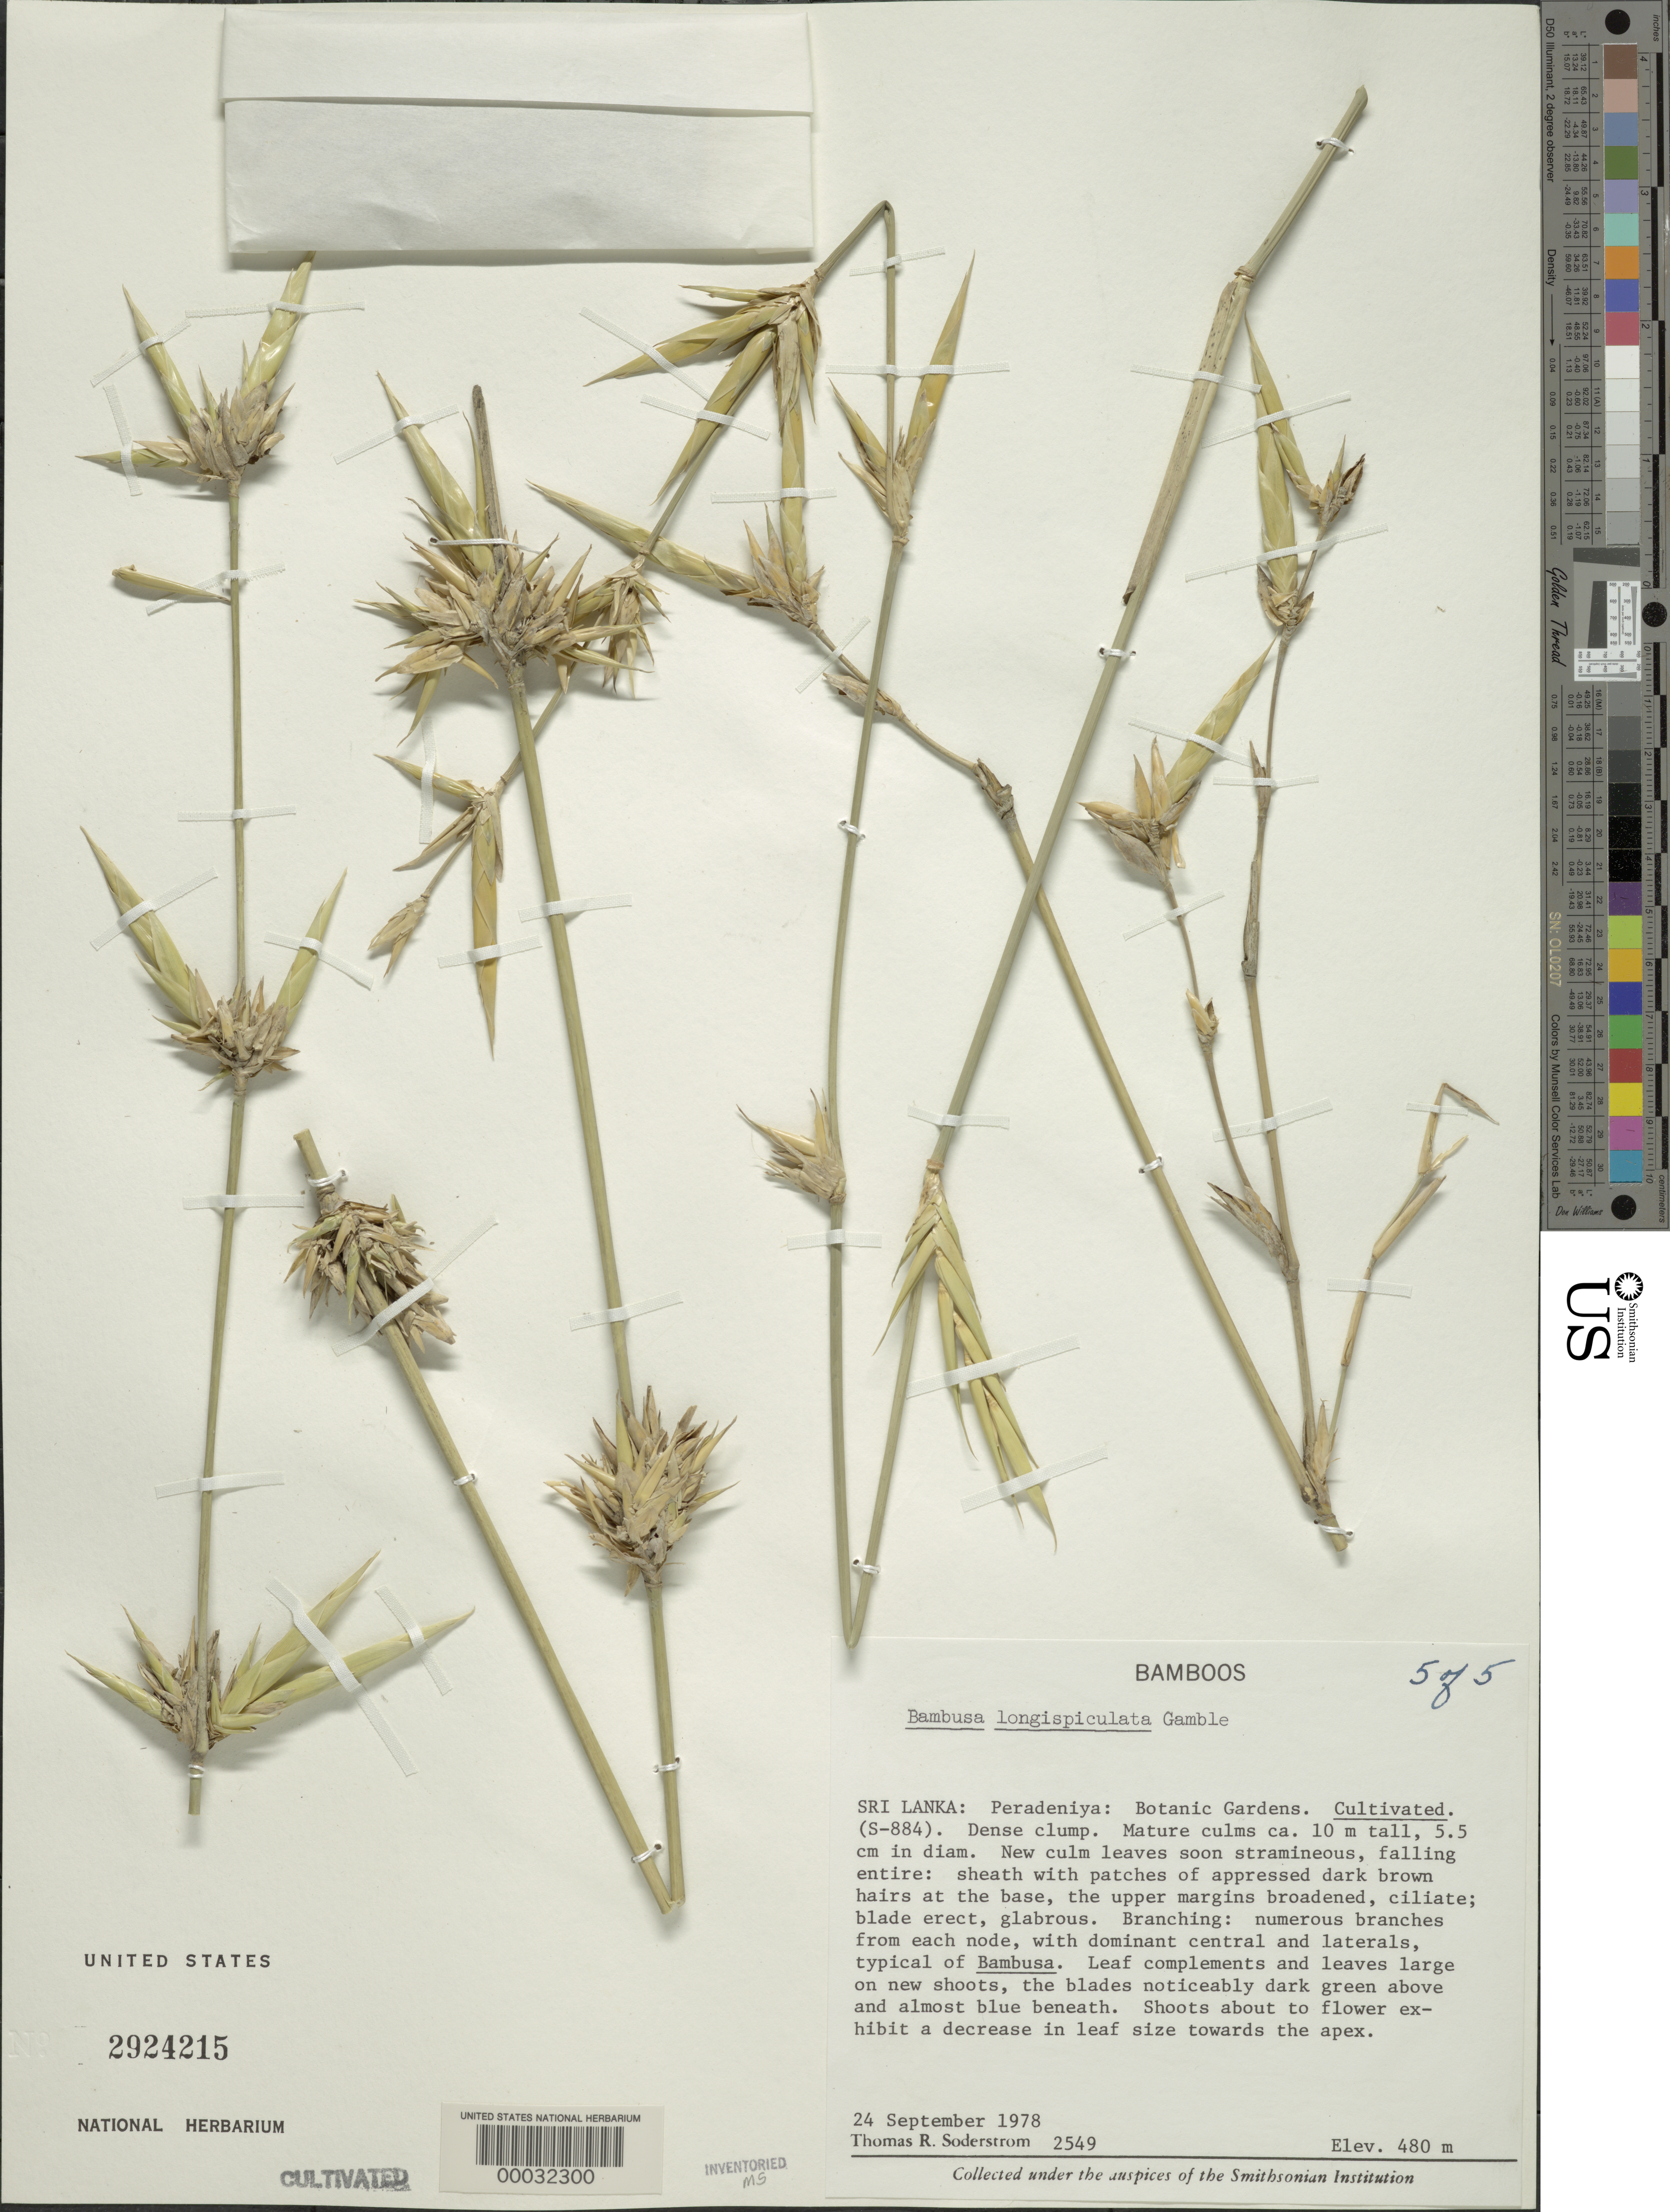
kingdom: Plantae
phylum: Tracheophyta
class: Liliopsida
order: Poales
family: Poaceae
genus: Bambusa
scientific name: Bambusa longispiculata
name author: Gamble ex Brandis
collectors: T. R. Soderstrom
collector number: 2549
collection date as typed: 24 Sep 1978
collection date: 1978-09-24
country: Sri Lanka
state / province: Central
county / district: Kandy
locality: Peradeniya botanical gardens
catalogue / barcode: US 2924215